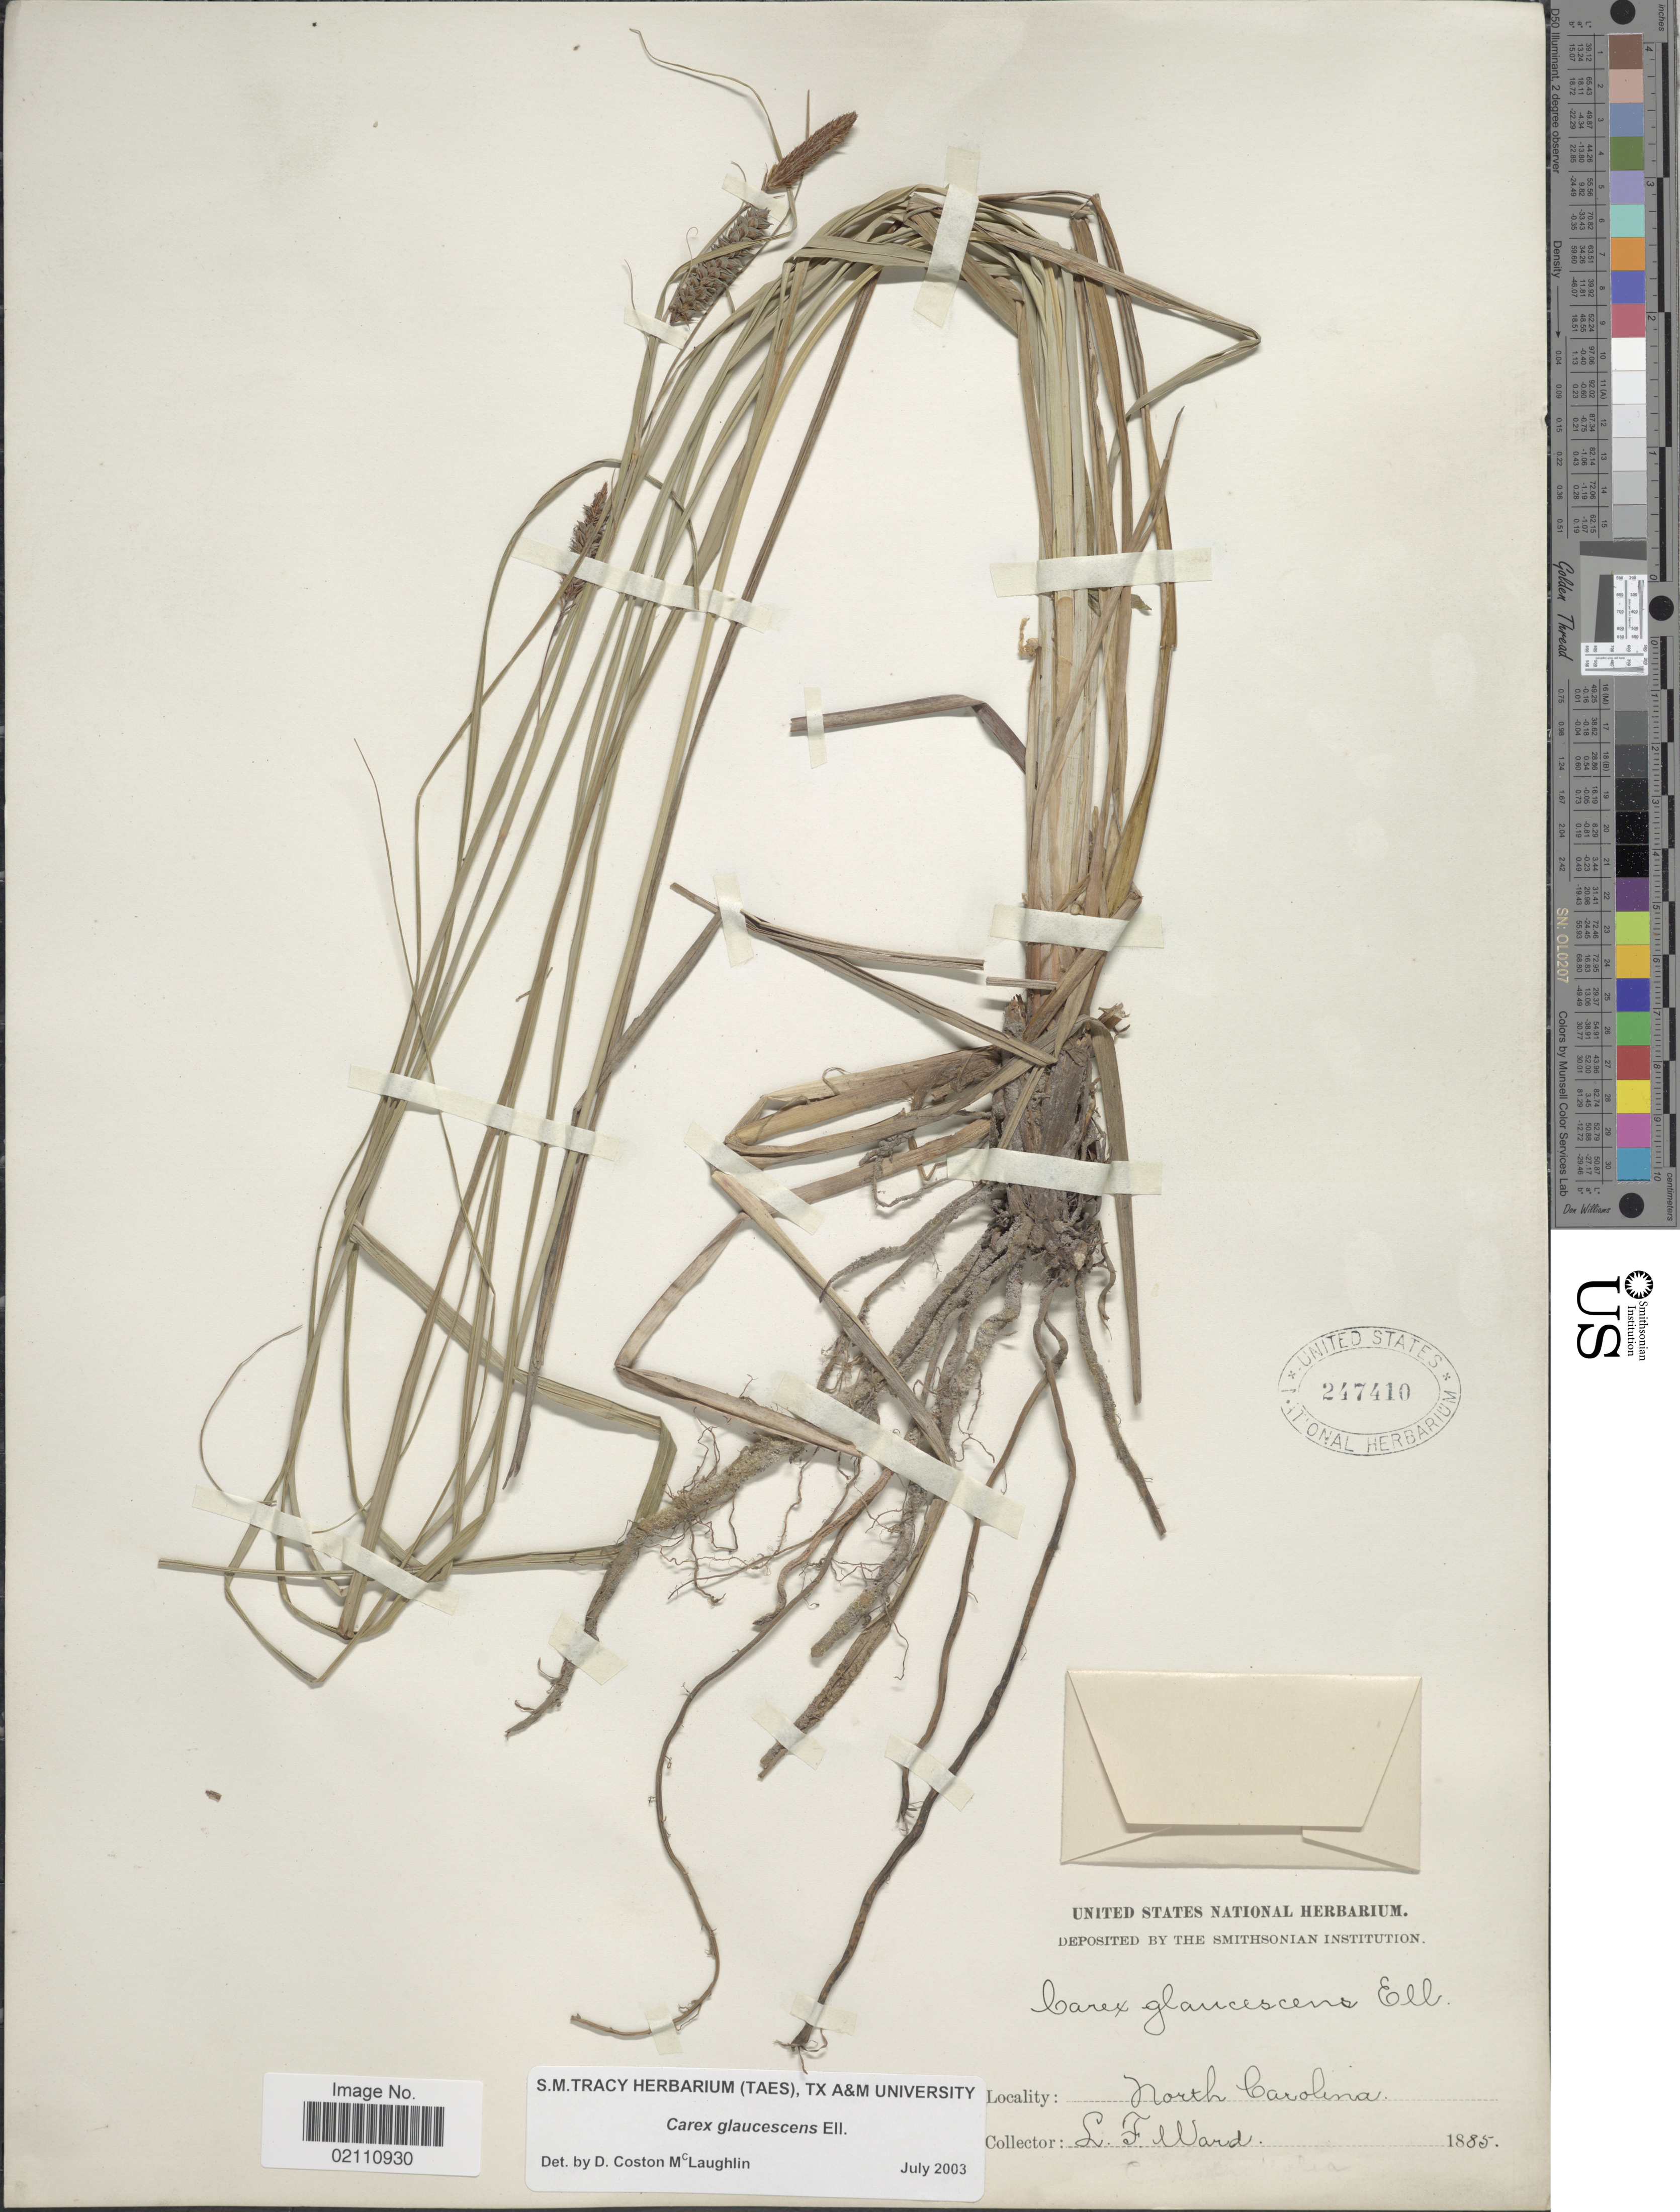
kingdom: Plantae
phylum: Tracheophyta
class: Liliopsida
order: Poales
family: Cyperaceae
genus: Carex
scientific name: Carex glaucescens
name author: Elliott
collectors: L. Ward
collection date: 1885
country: United States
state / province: North Carolina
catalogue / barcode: US 247410